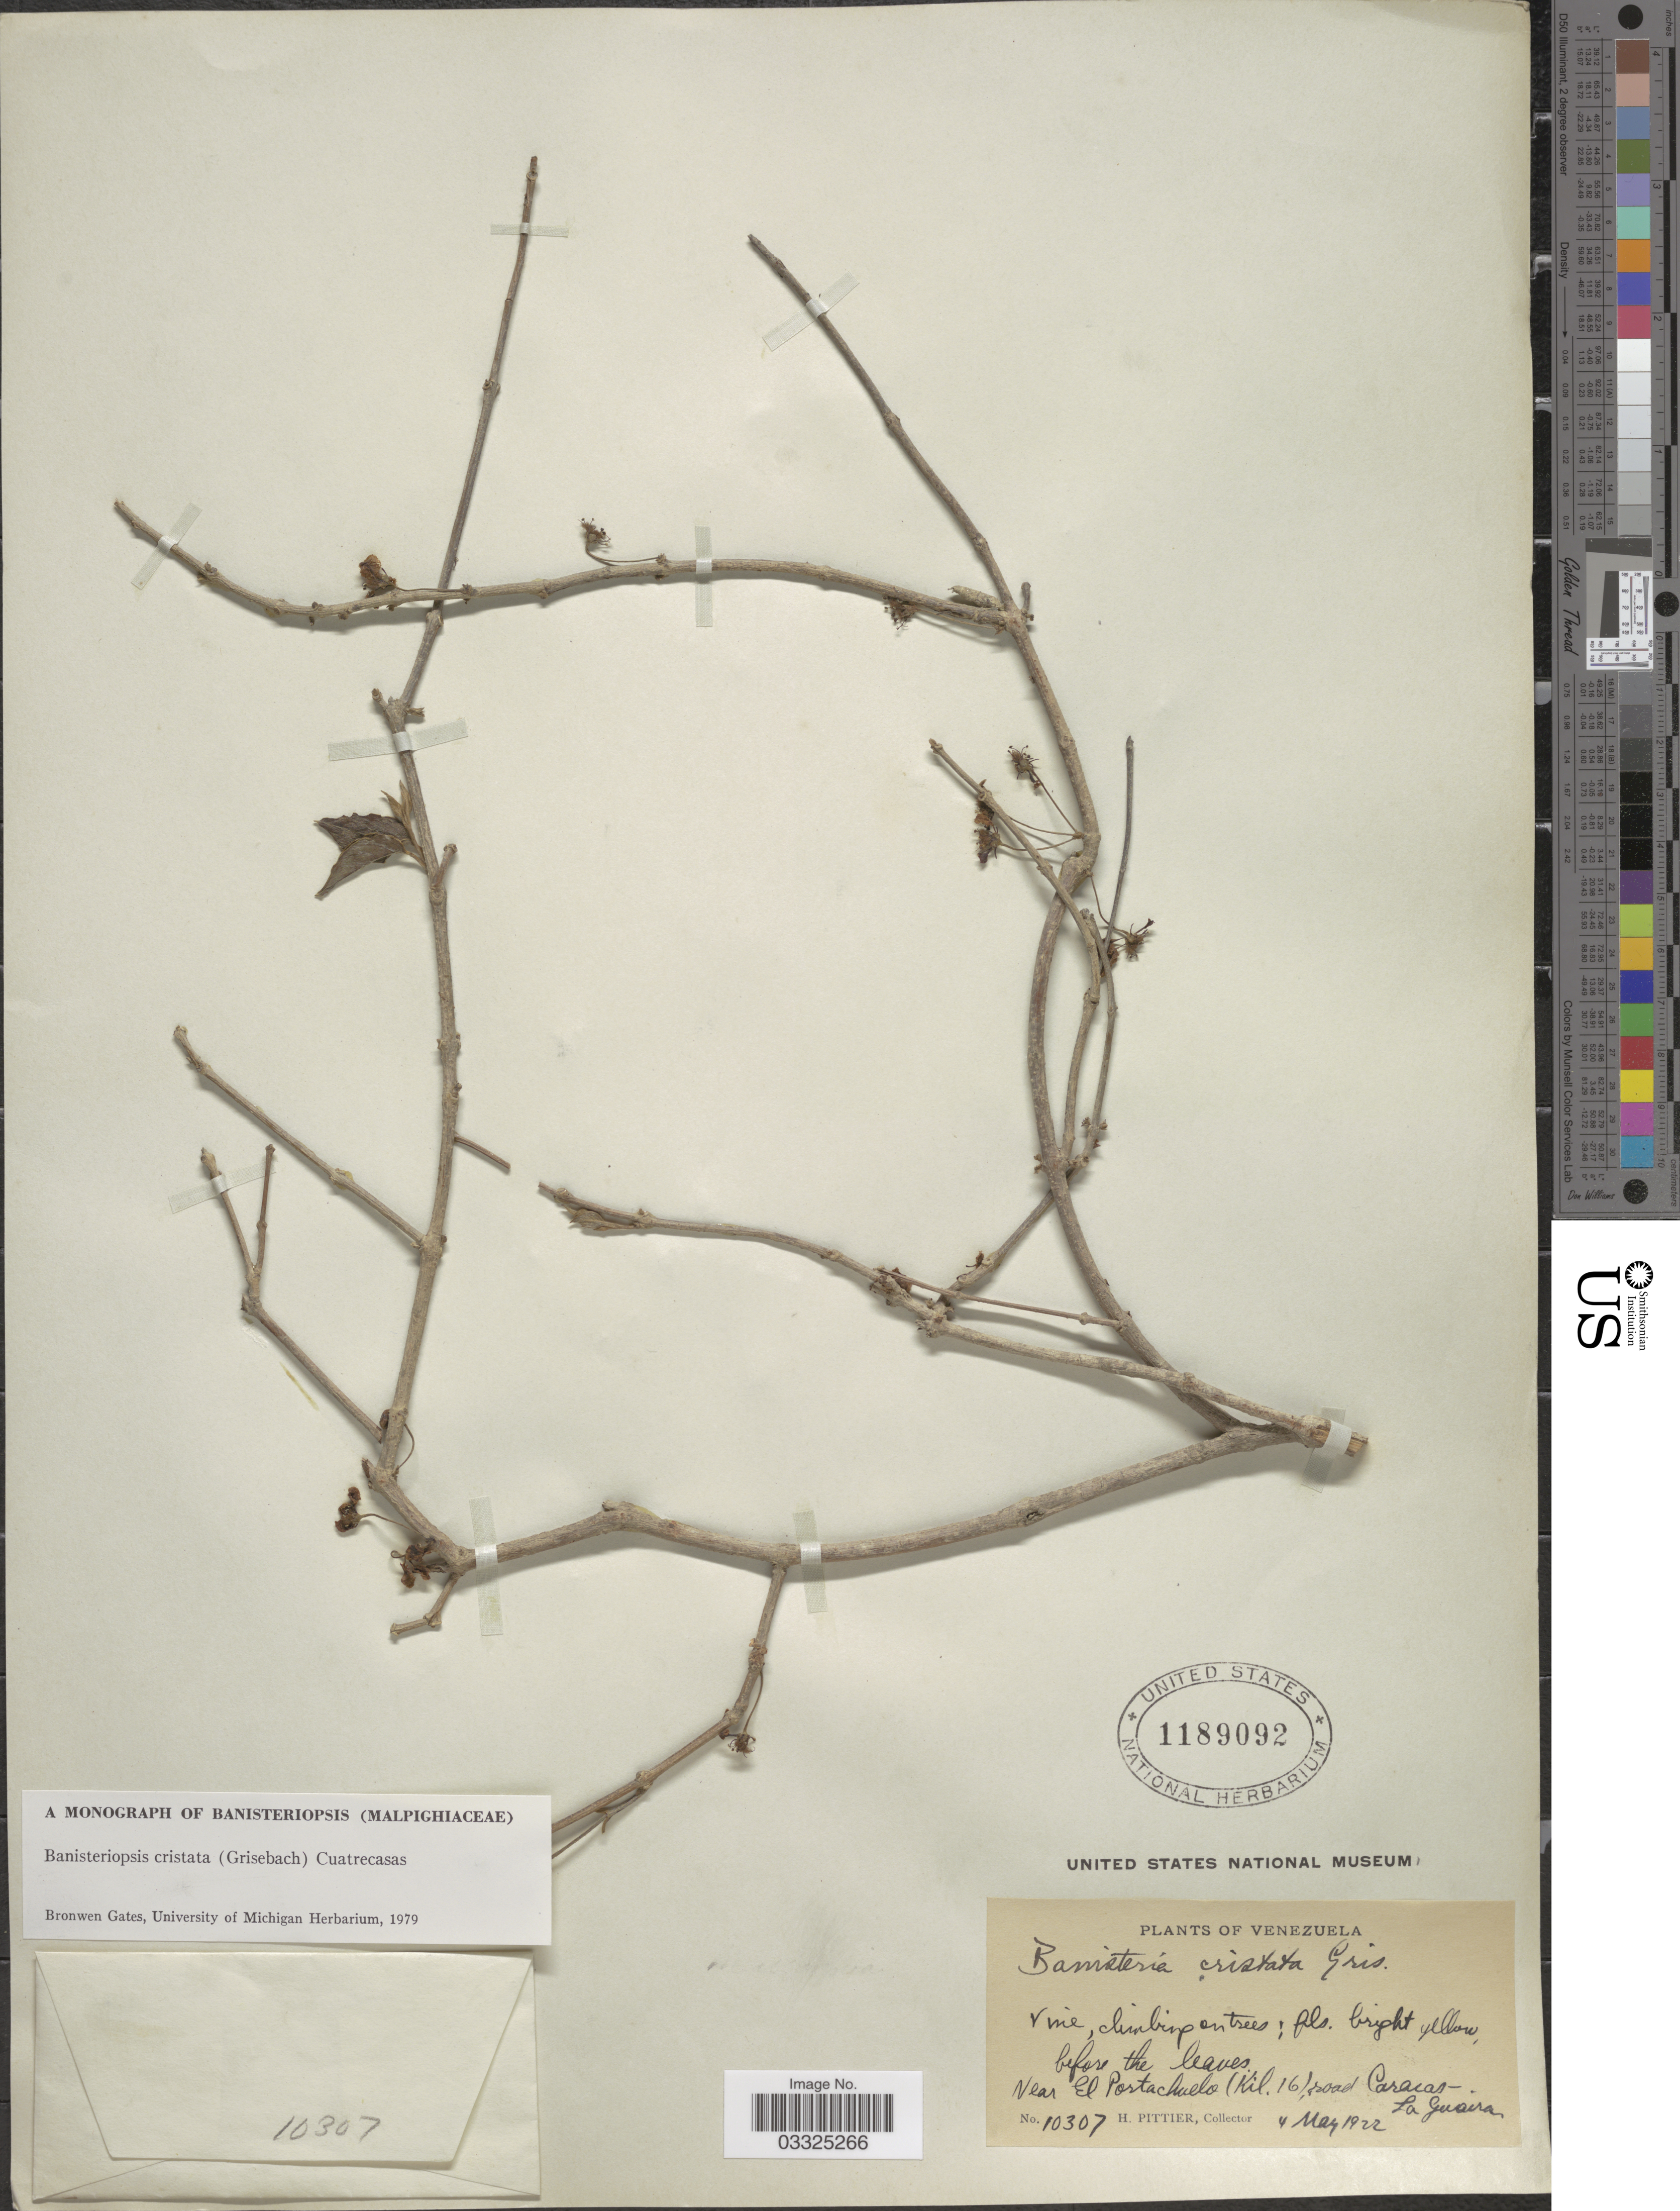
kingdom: Plantae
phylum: Tracheophyta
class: Magnoliopsida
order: Malpighiales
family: Malpighiaceae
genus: Banisteriopsis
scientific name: Banisteriopsis cristata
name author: (Griseb.) Cuatrec.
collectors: H. F. Pittier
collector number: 10307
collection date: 1922-05-04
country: Venezuela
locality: Near El Portachuelo (Kil. 16), road Caracas-La Guaira.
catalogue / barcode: US 1189092